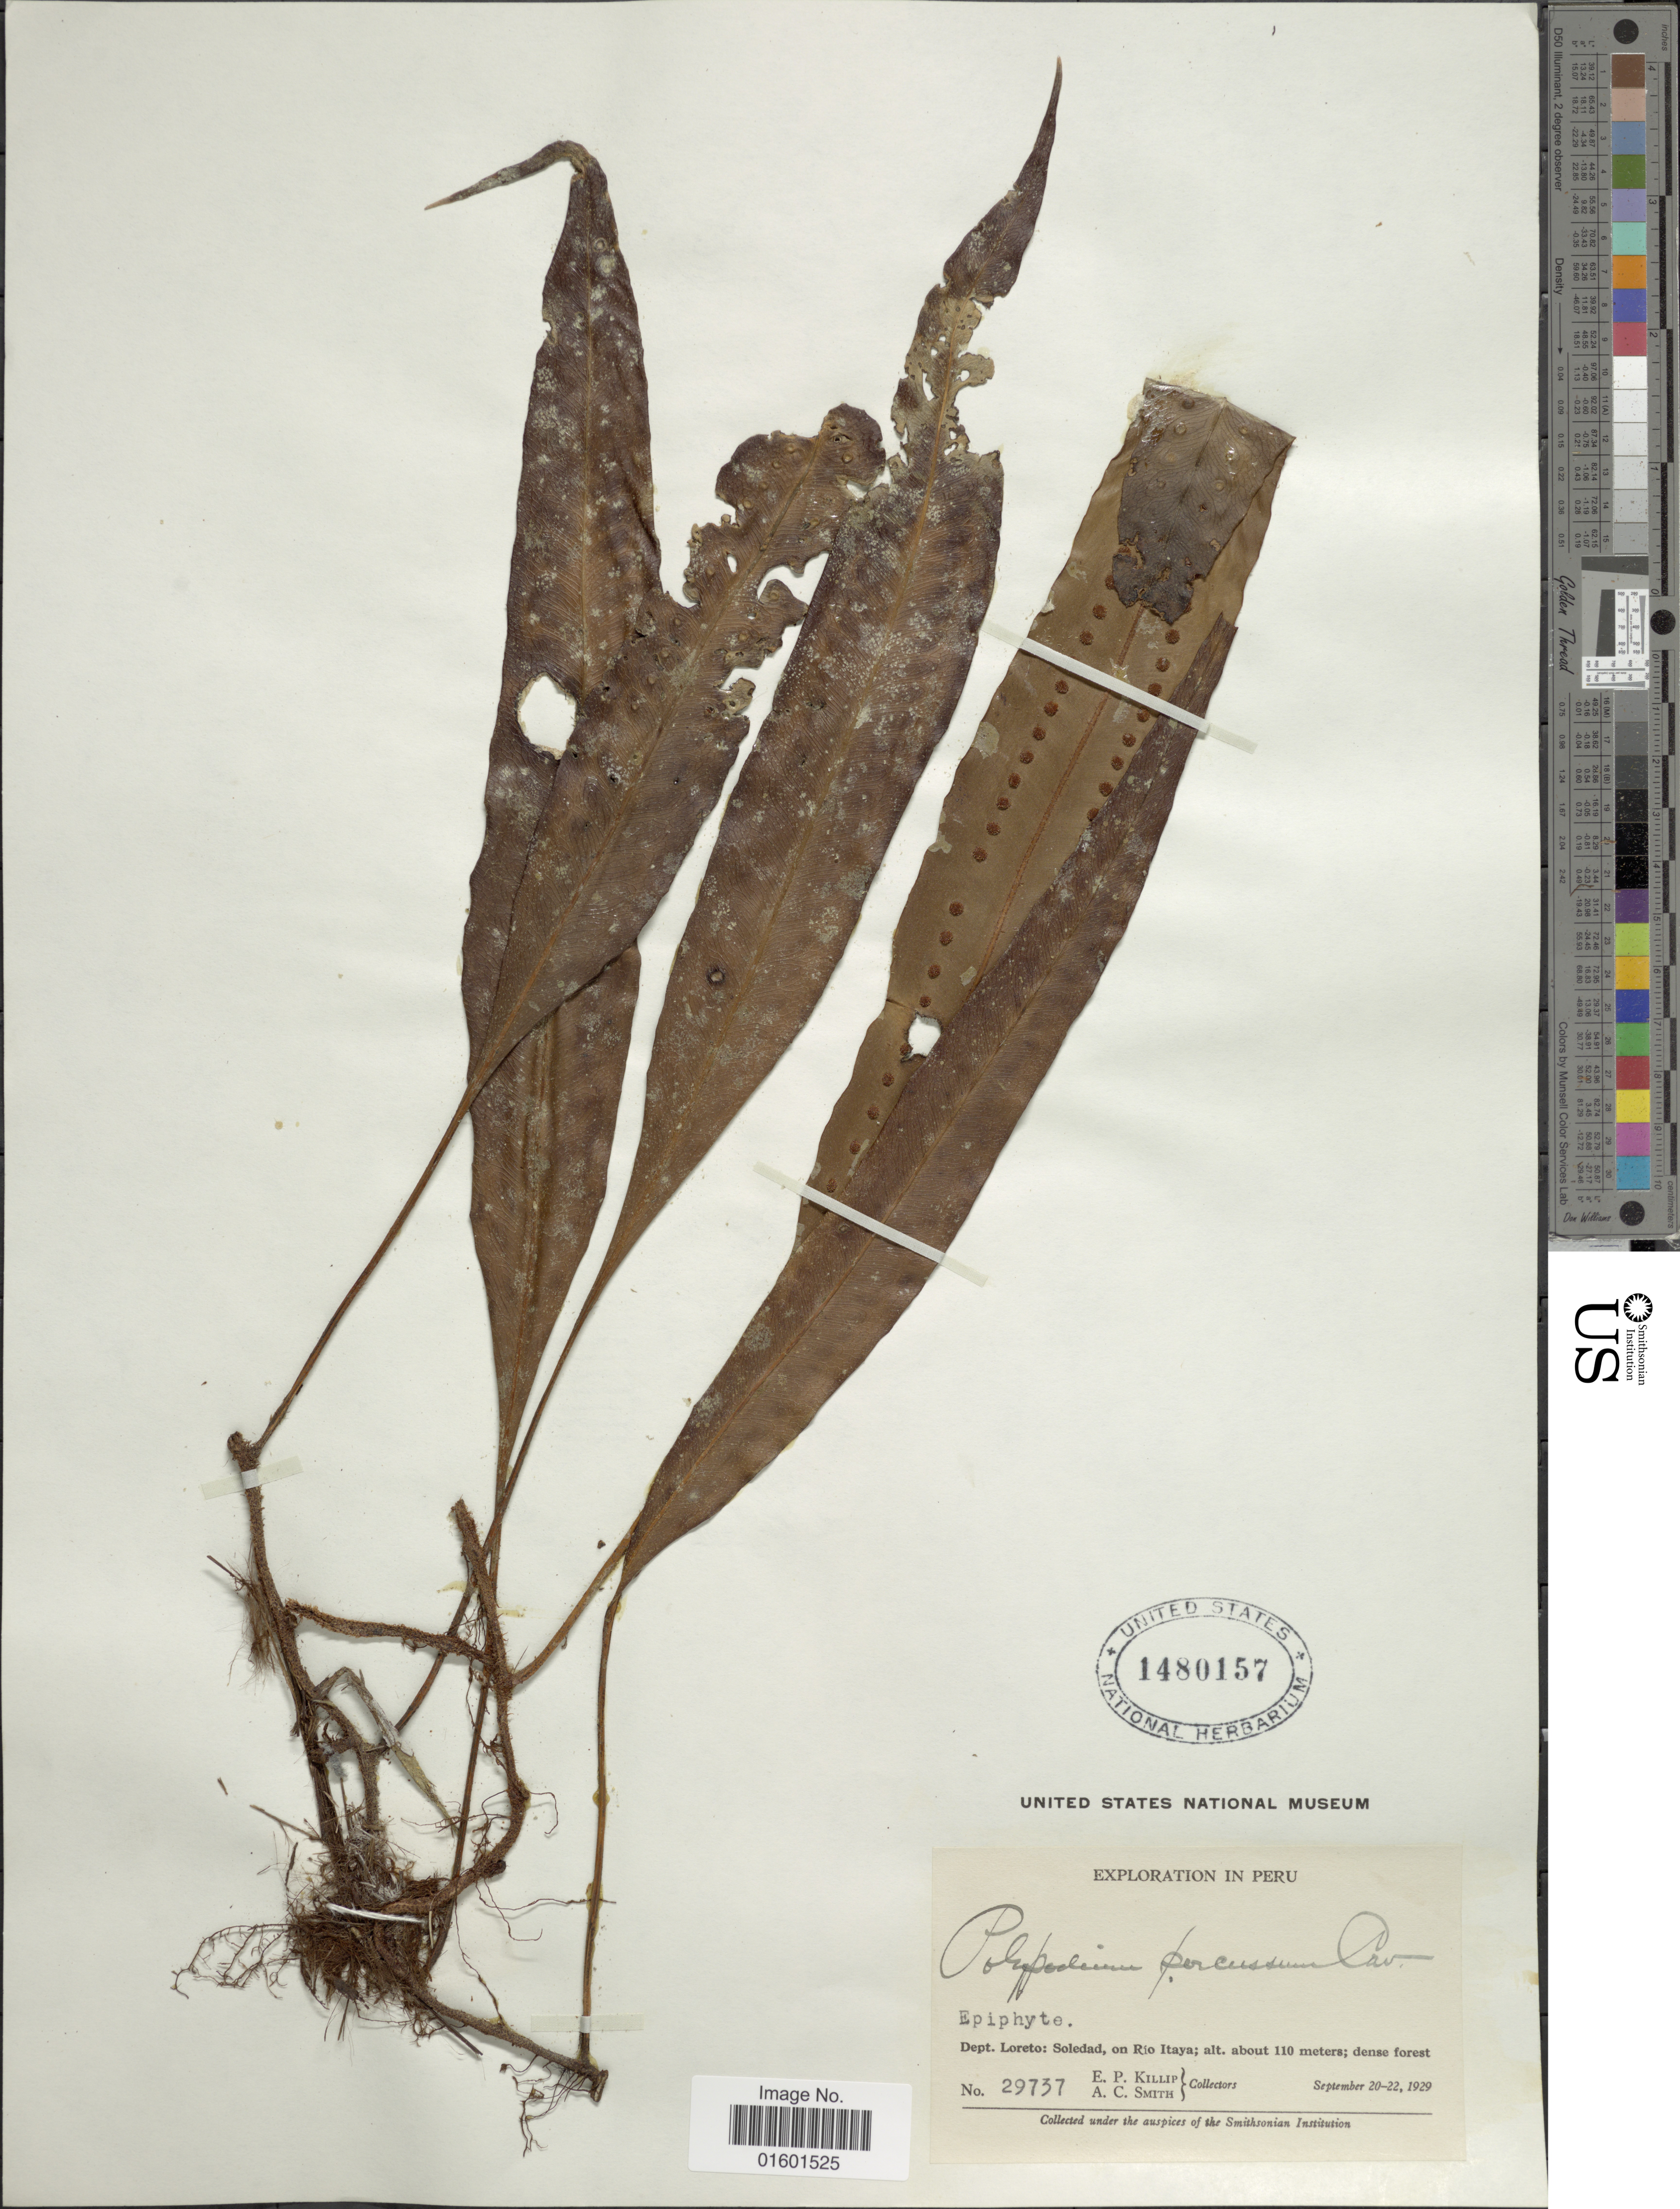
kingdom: Plantae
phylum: Tracheophyta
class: Polypodiopsida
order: Polypodiales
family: Polypodiaceae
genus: Microgramma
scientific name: Microgramma percussa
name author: (Cav.) de la Sota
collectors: E. P. Killip & A. C. Smith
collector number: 29737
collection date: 1929-09-20/1929-09-22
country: Peru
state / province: Loreto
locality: Soledad, on Rio Itaya; dense forest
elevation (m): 110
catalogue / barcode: US 1480157